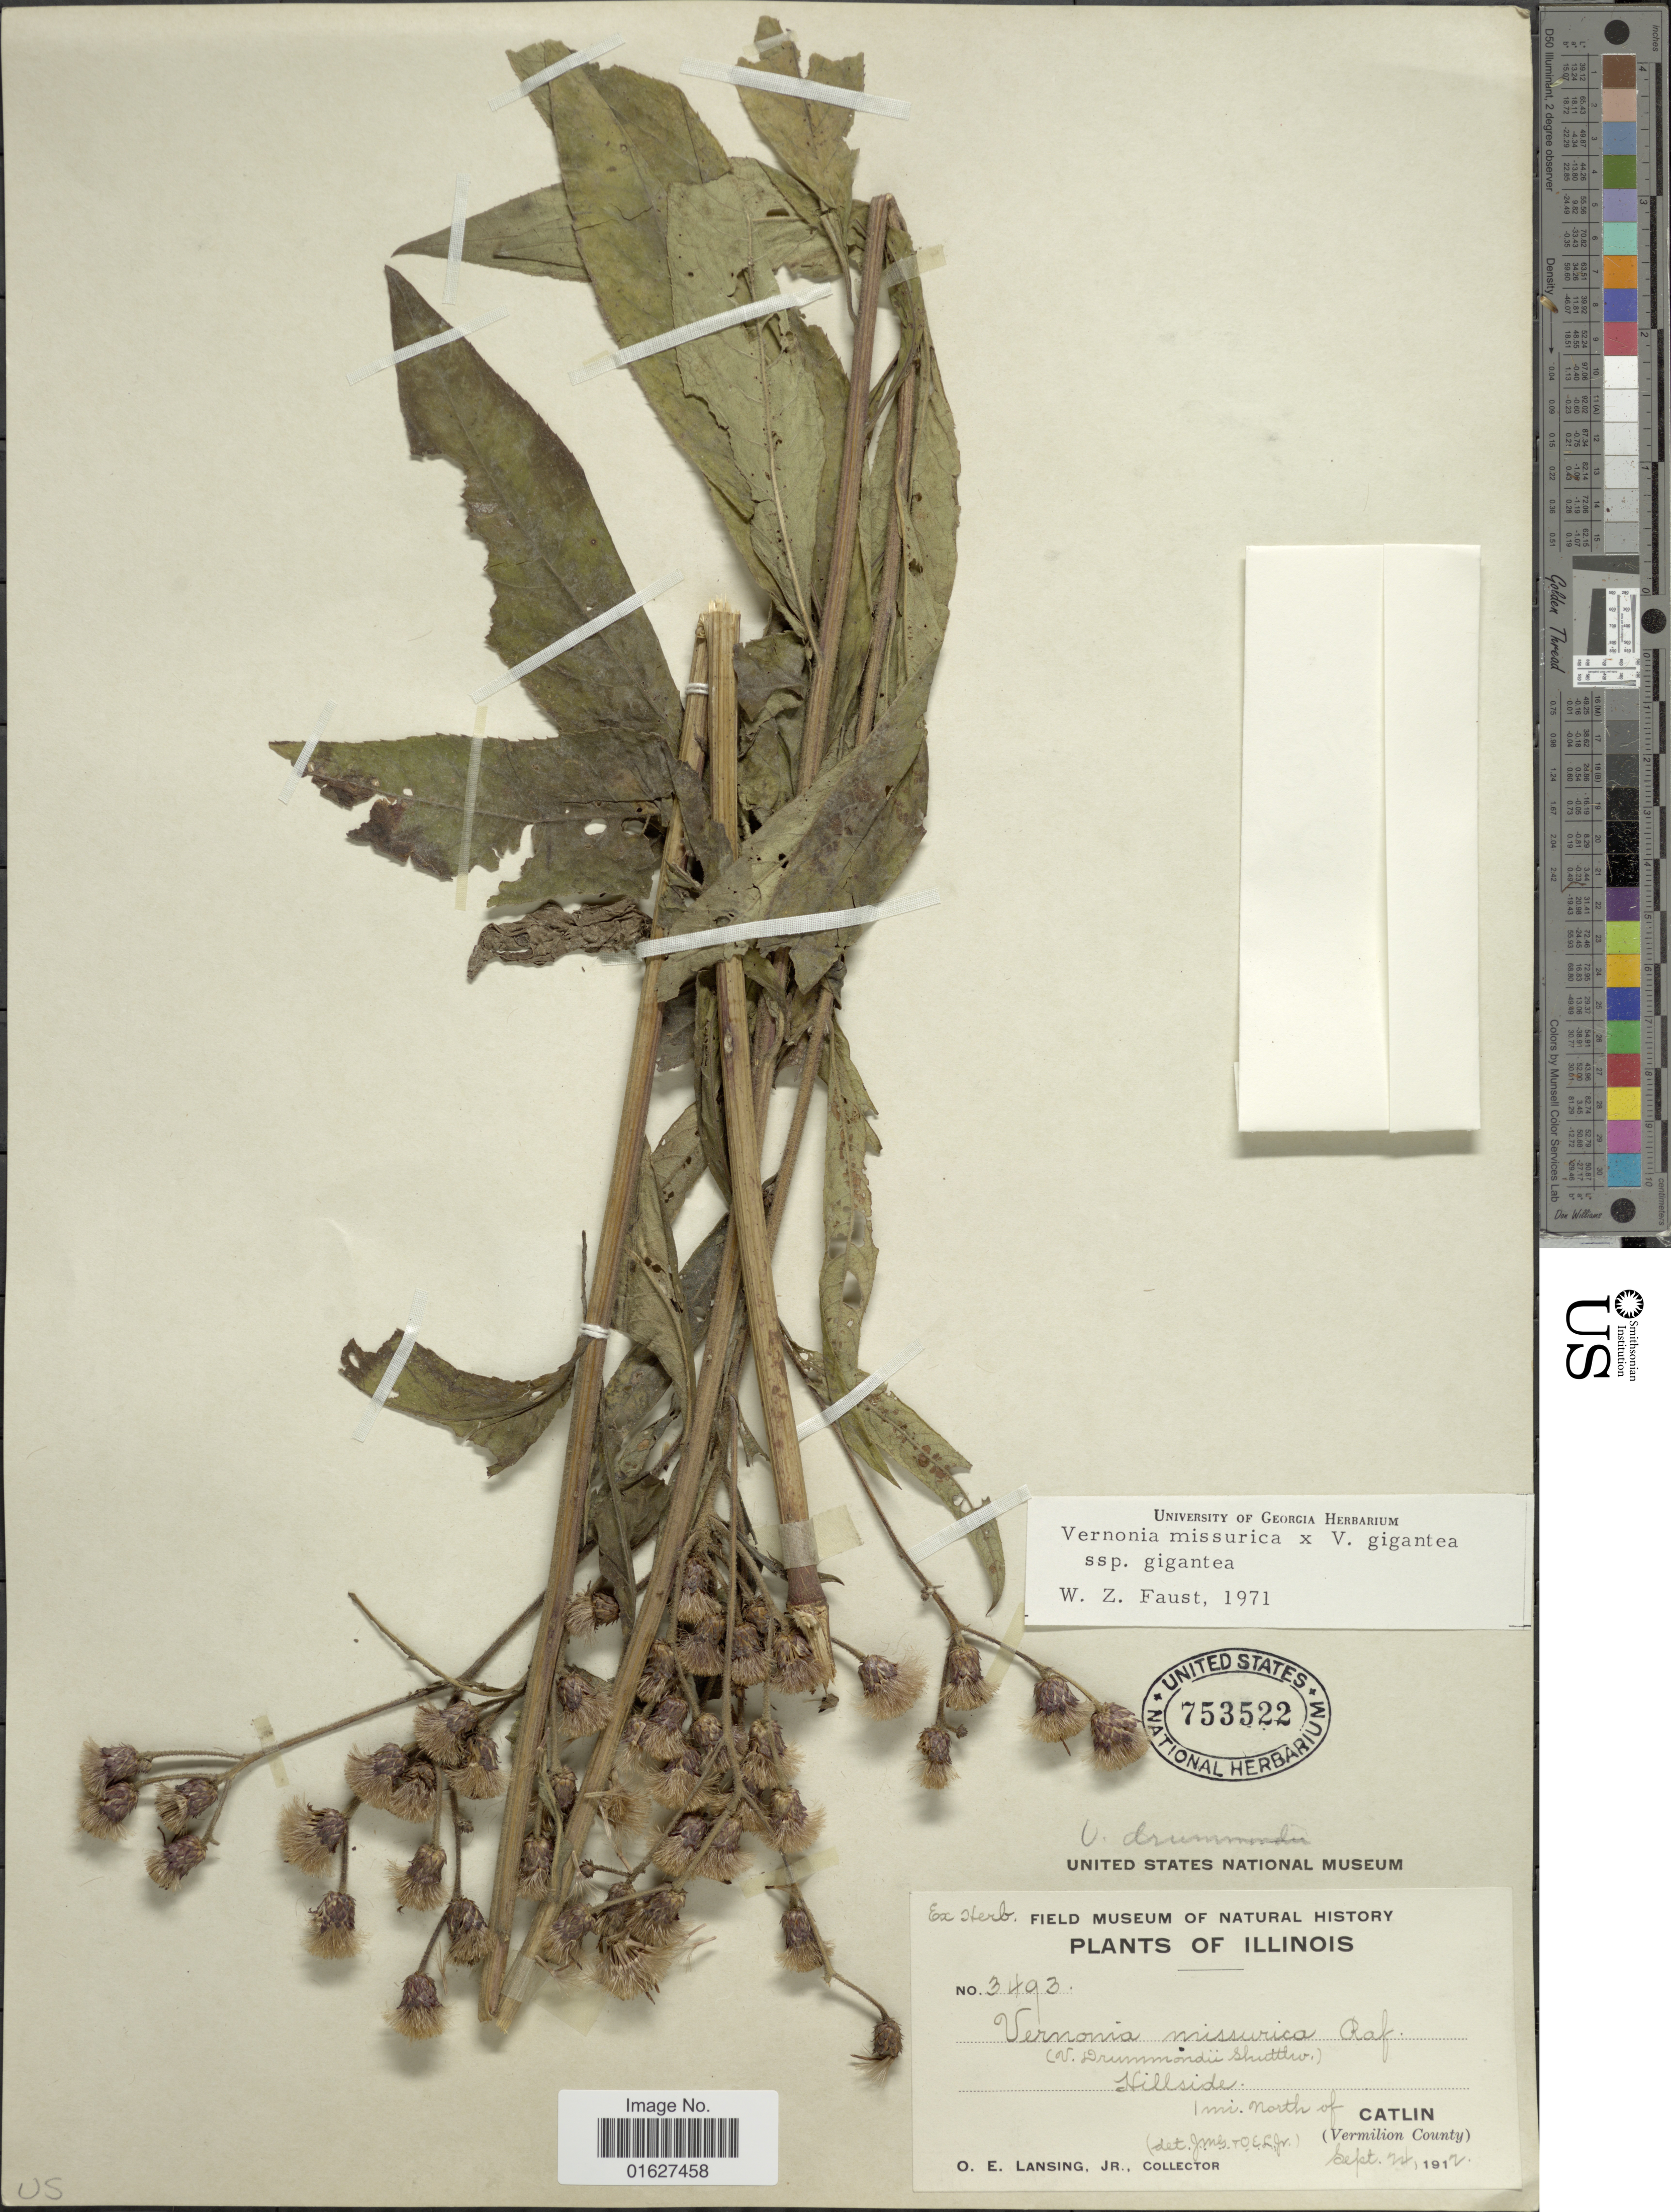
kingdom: Plantae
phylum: Tracheophyta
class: Magnoliopsida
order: Asterales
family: Asteraceae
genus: Vernonia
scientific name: Vernonia missurica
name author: Raf.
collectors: O. E. Lansing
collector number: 3493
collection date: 1912-09-24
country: United States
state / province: Illinois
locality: Illinois. Hillside 1 mi. North of Catlin (Vermilion County)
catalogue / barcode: US 753522